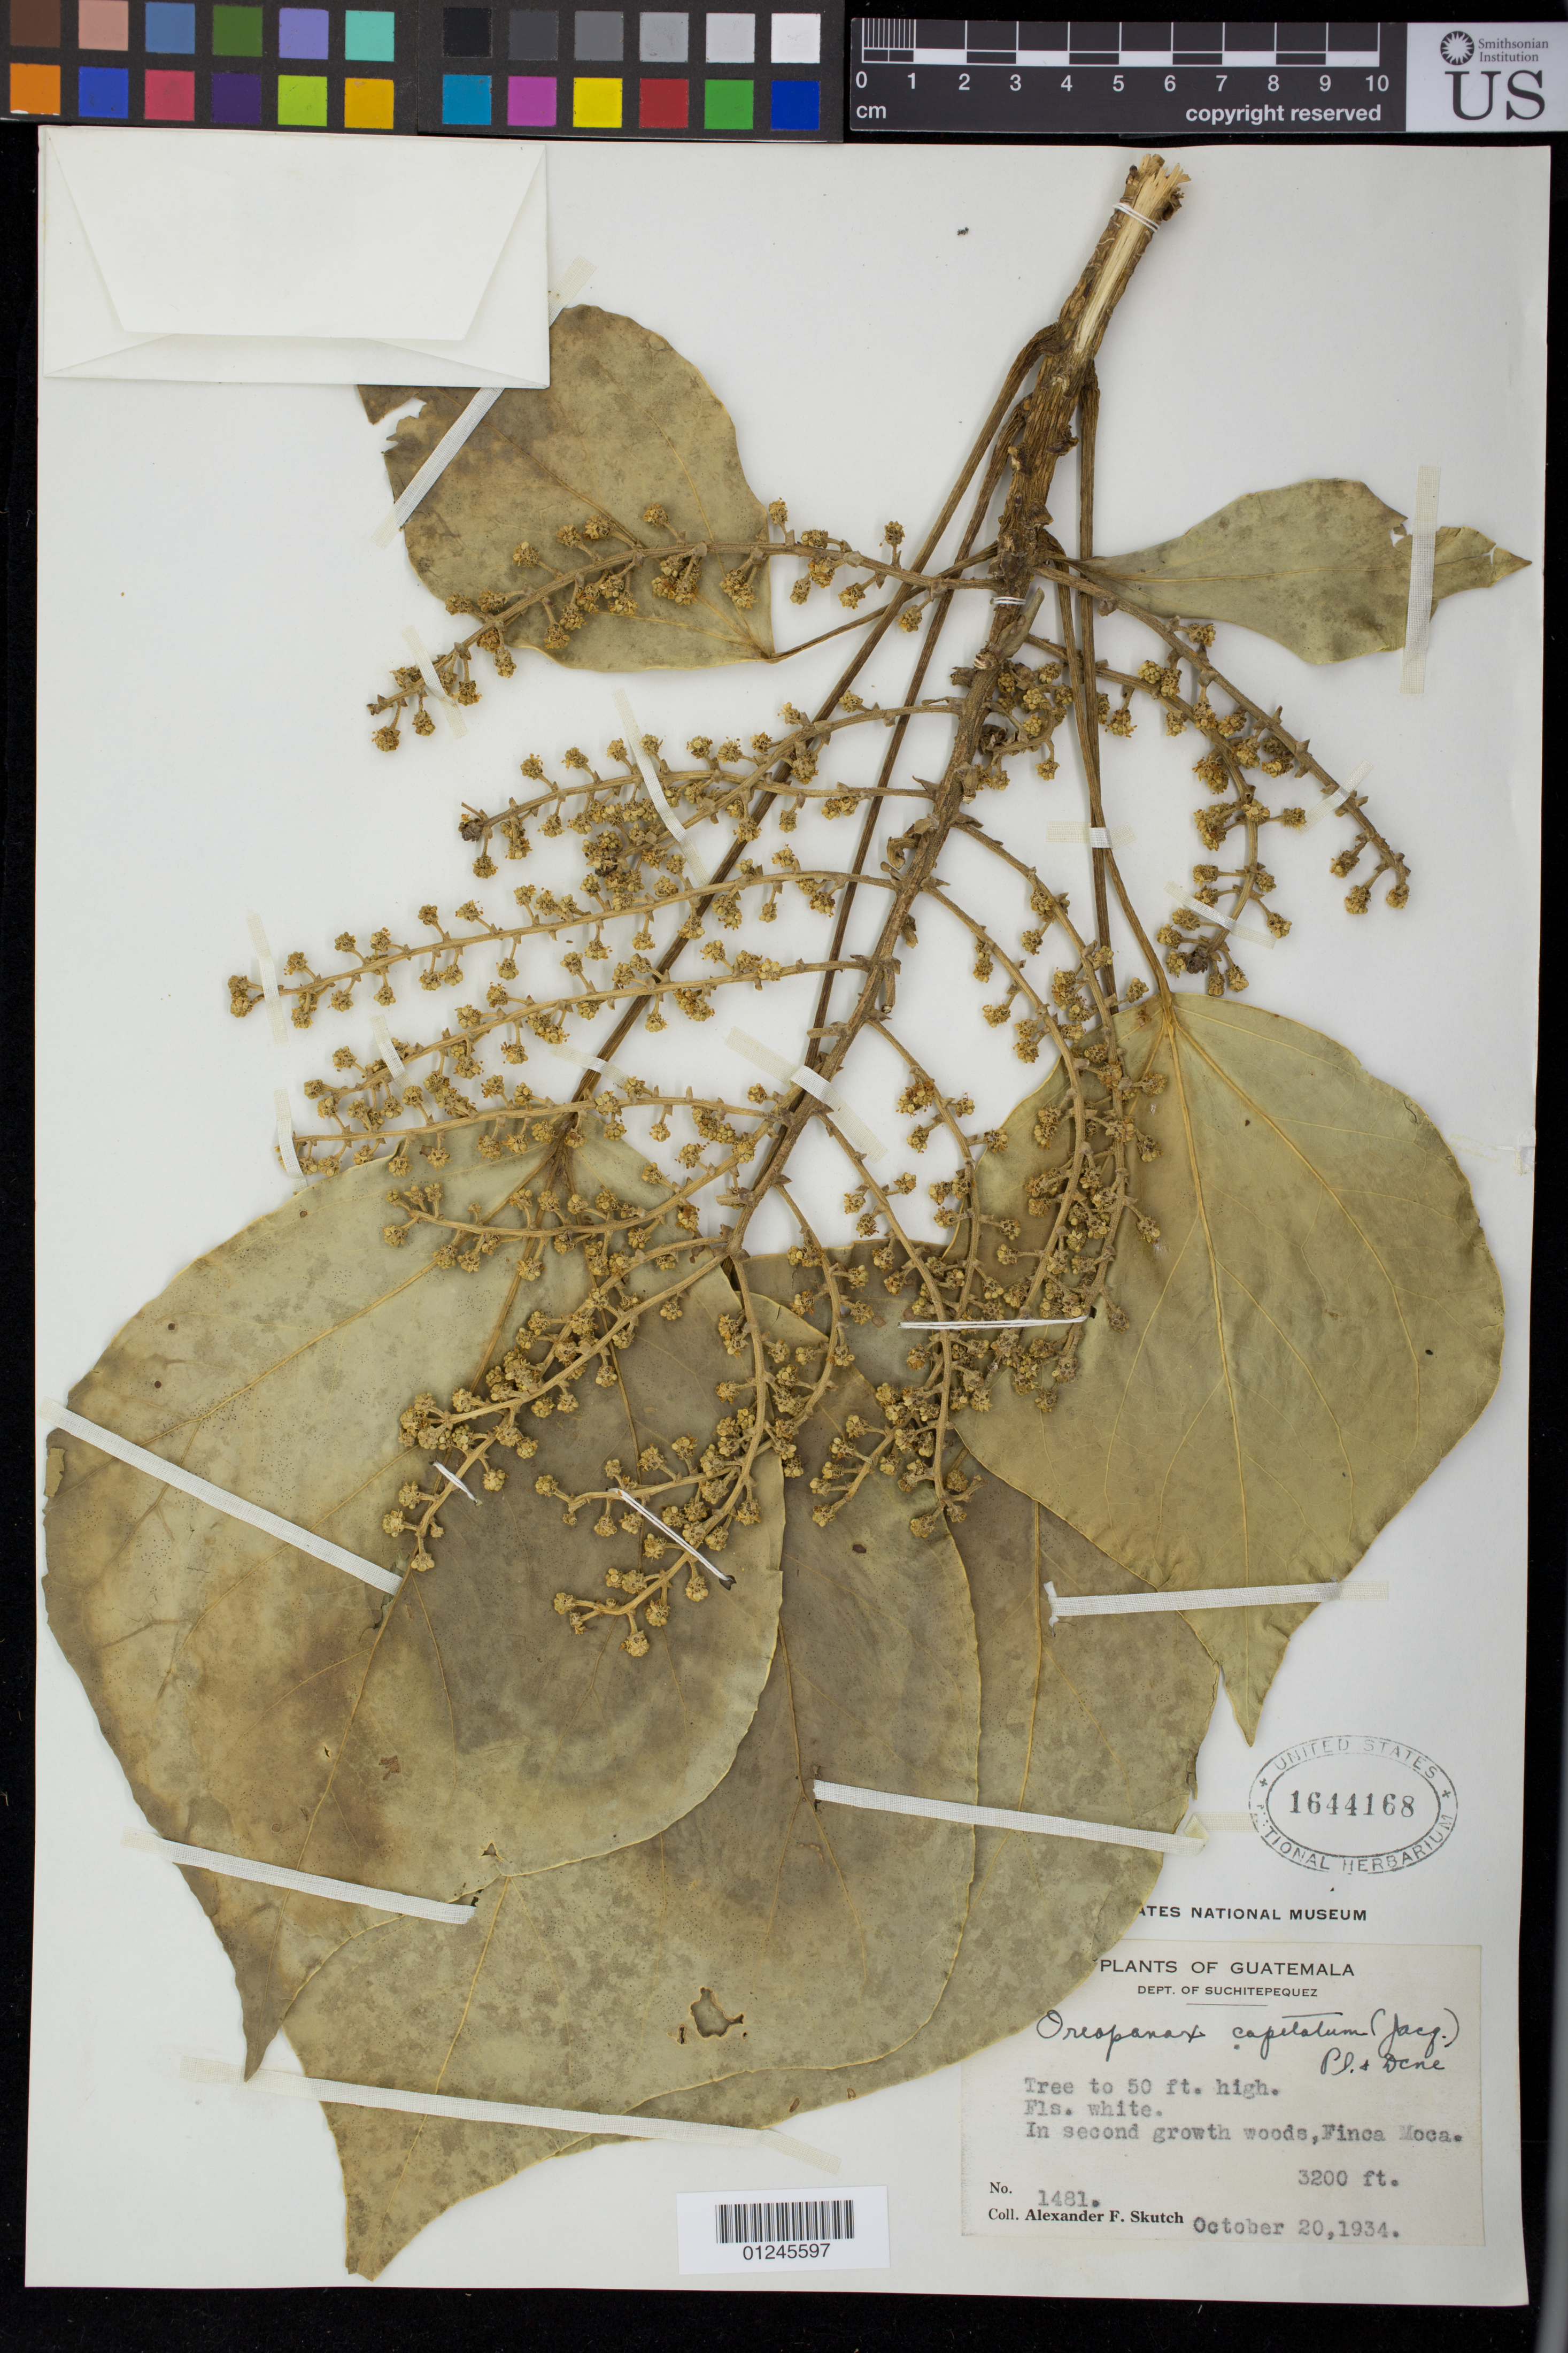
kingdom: Plantae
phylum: Tracheophyta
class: Magnoliopsida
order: Apiales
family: Araliaceae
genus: Oreopanax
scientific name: Oreopanax capitatus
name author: (Jacq.) Decne. & Planch.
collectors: A. F. Skutch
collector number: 1481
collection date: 1934-10-20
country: Guatemala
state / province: Suchitepéquez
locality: In second growth woods, Finca Moca.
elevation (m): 975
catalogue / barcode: US 1644168